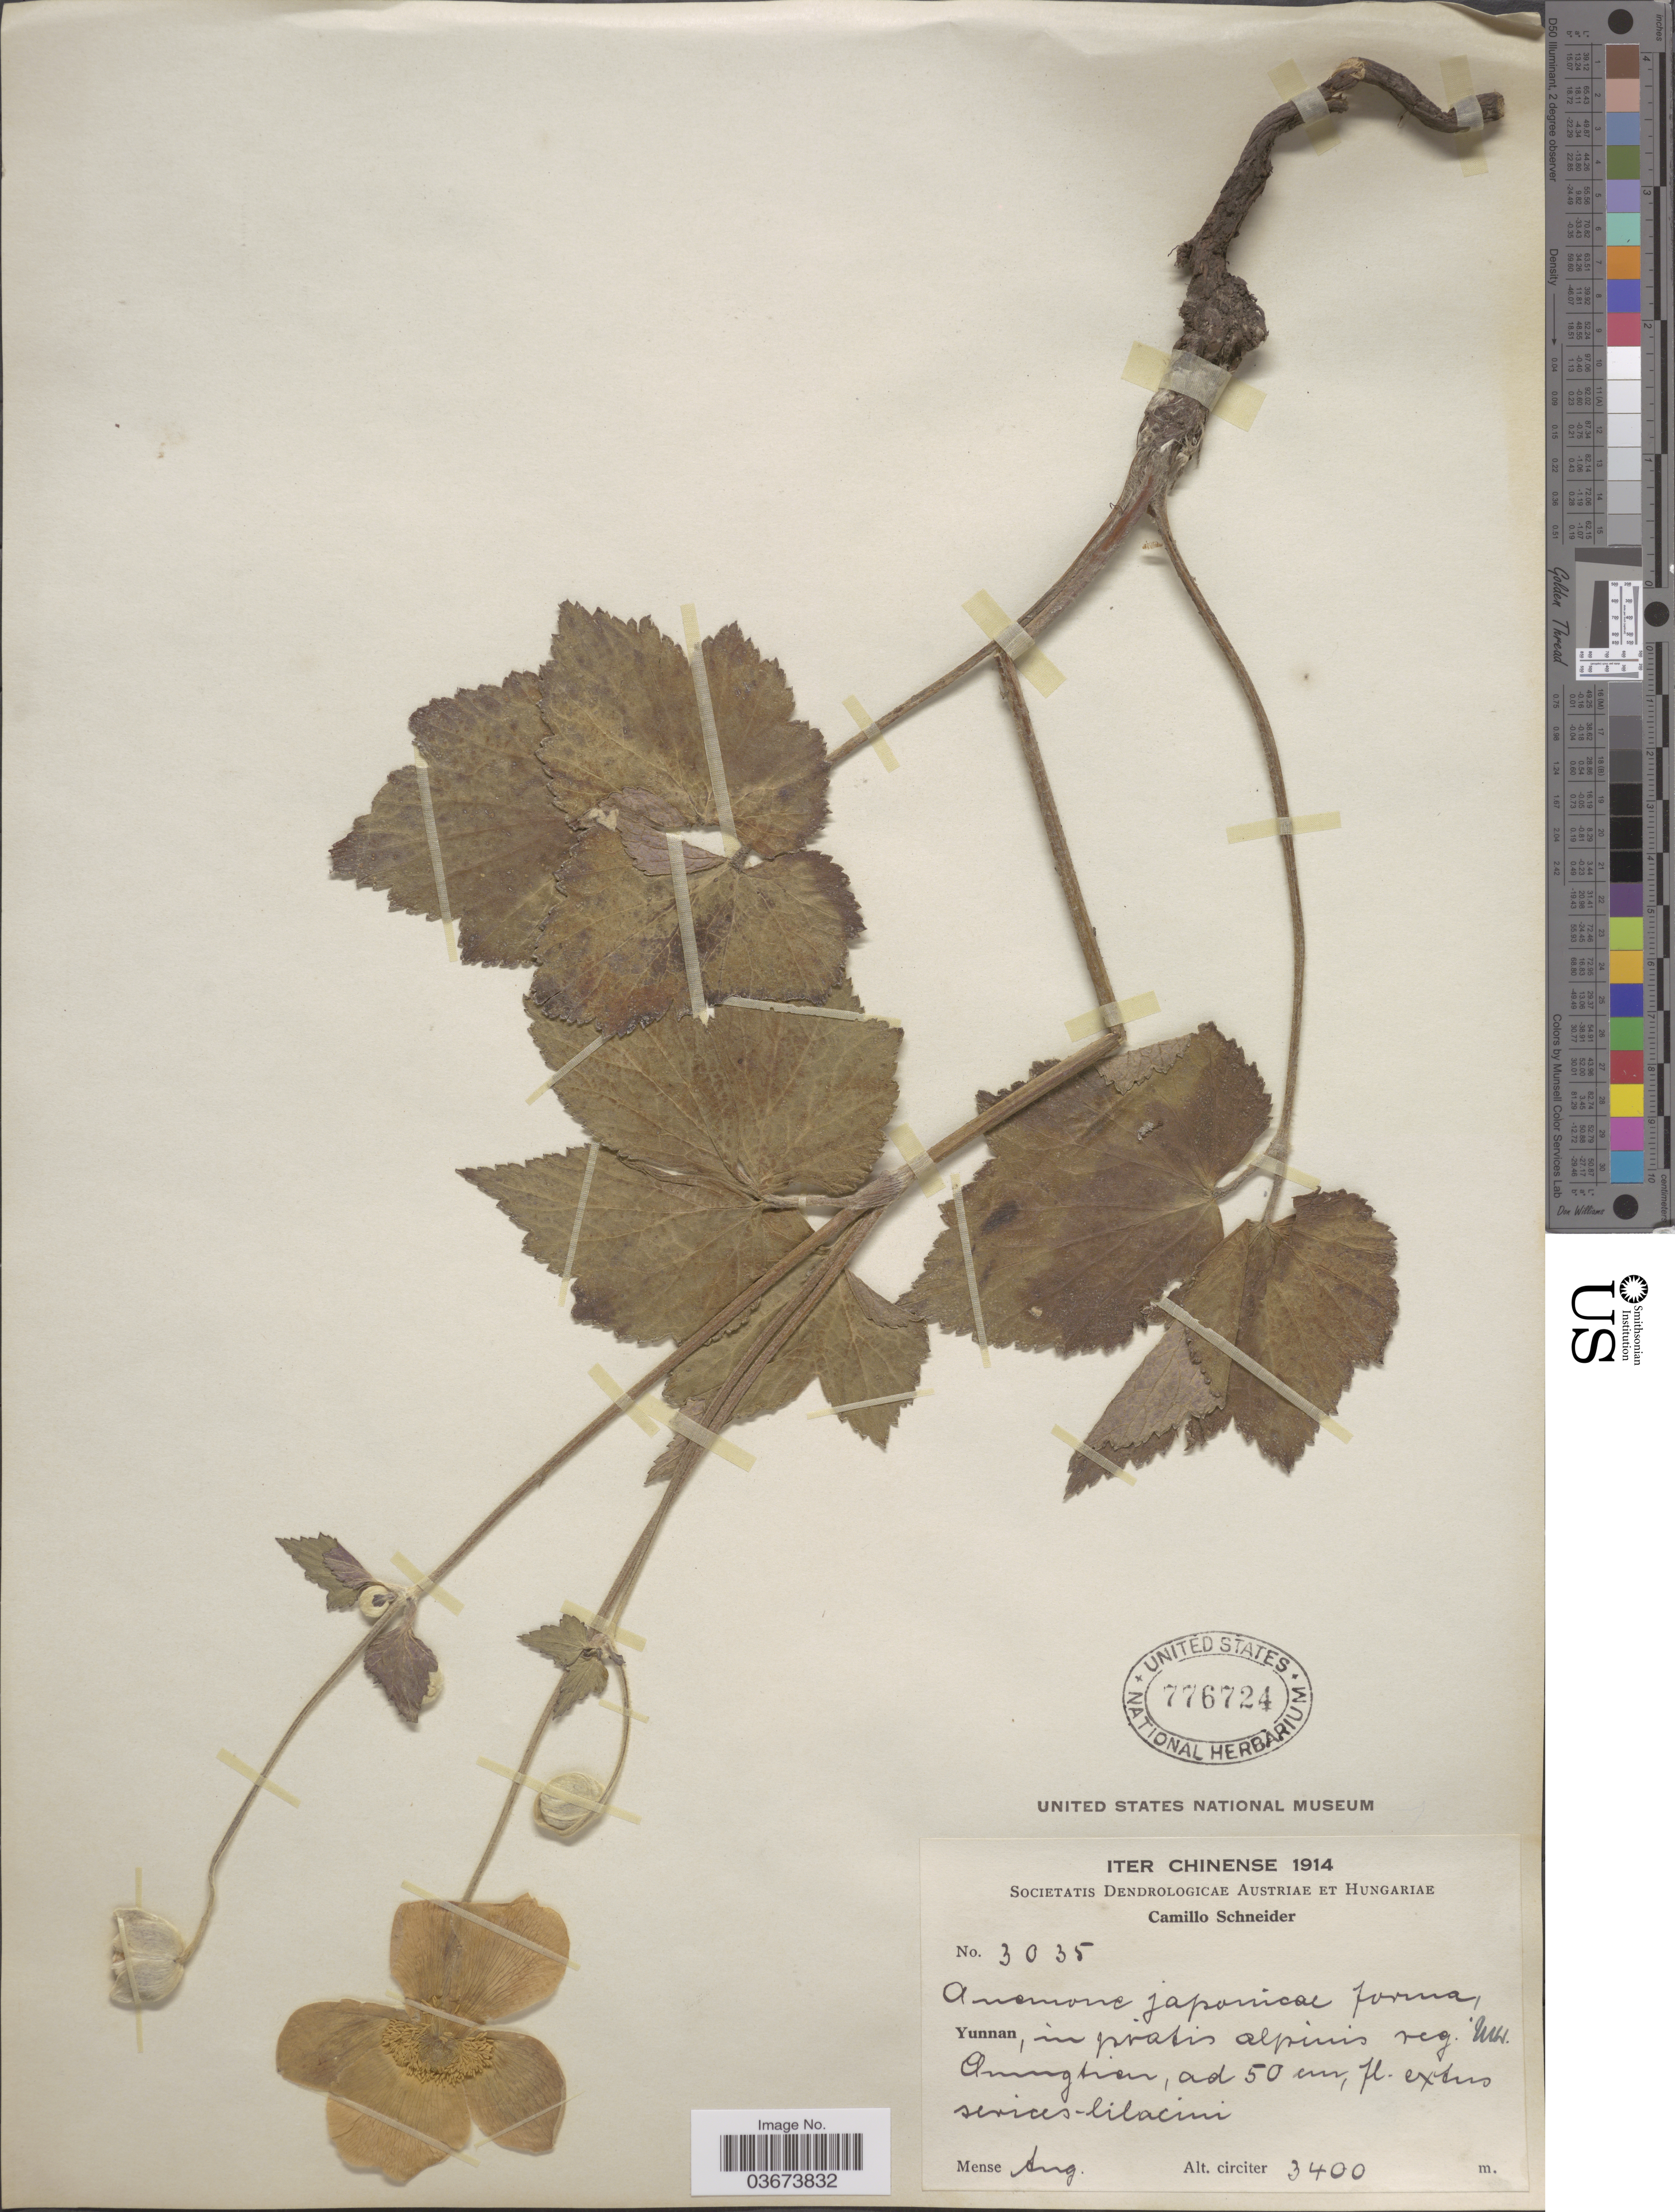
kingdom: Plantae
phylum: Tracheophyta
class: Magnoliopsida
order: Ranunculales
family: Ranunculaceae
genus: Anemone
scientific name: Anemone japonica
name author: Houtt.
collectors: C. K. Schneider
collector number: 3035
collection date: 1914-08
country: China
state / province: Yunnan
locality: Reg. Amingtien [interpreted].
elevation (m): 3400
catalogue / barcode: US 776724